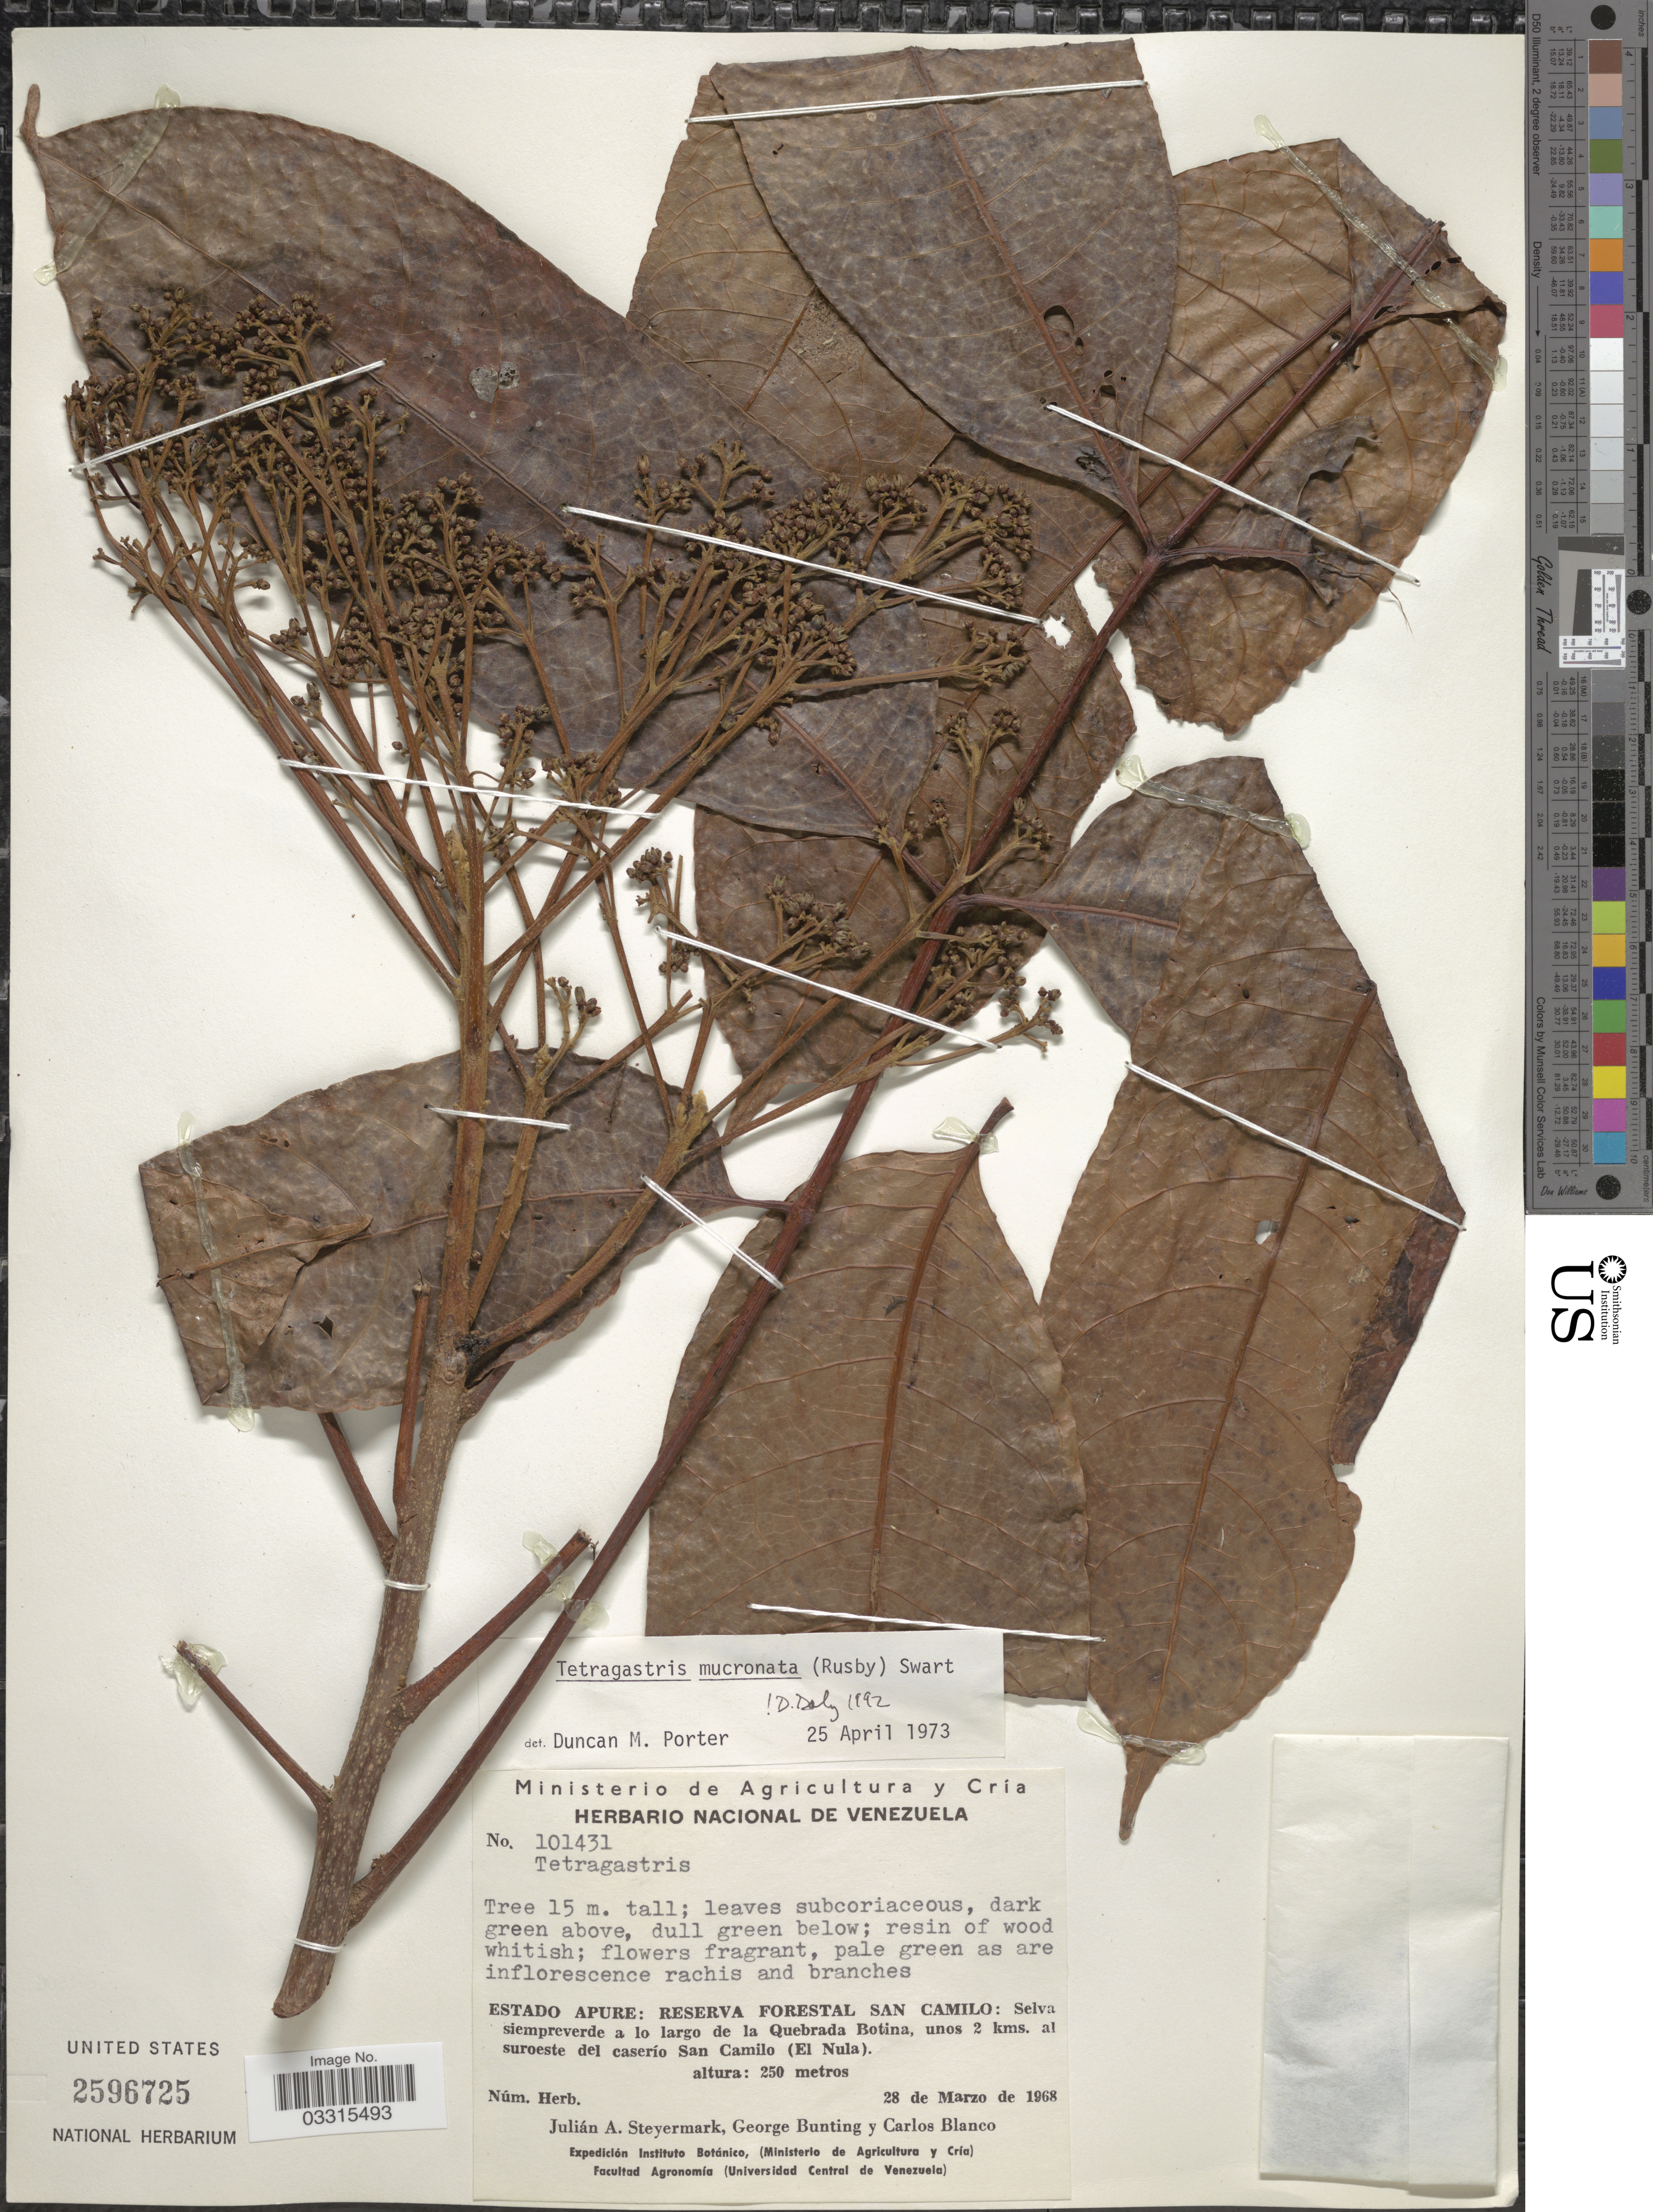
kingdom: Plantae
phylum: Tracheophyta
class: Magnoliopsida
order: Sapindales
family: Burseraceae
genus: Protium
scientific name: Protium mucronatum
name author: Rusby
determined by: Daly, Douglas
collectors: J. Steyermark, G. S. Bunting & C. Blanco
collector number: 101431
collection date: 1968-03-28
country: Venezuela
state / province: Apure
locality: Reserva Forestal San Camilo: Selva siempreverde a lo largo de la Quebrada Botina, unos 2 kms. al suroeste del caserío San Camilo (El Nula).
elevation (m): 250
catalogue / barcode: US 2596725